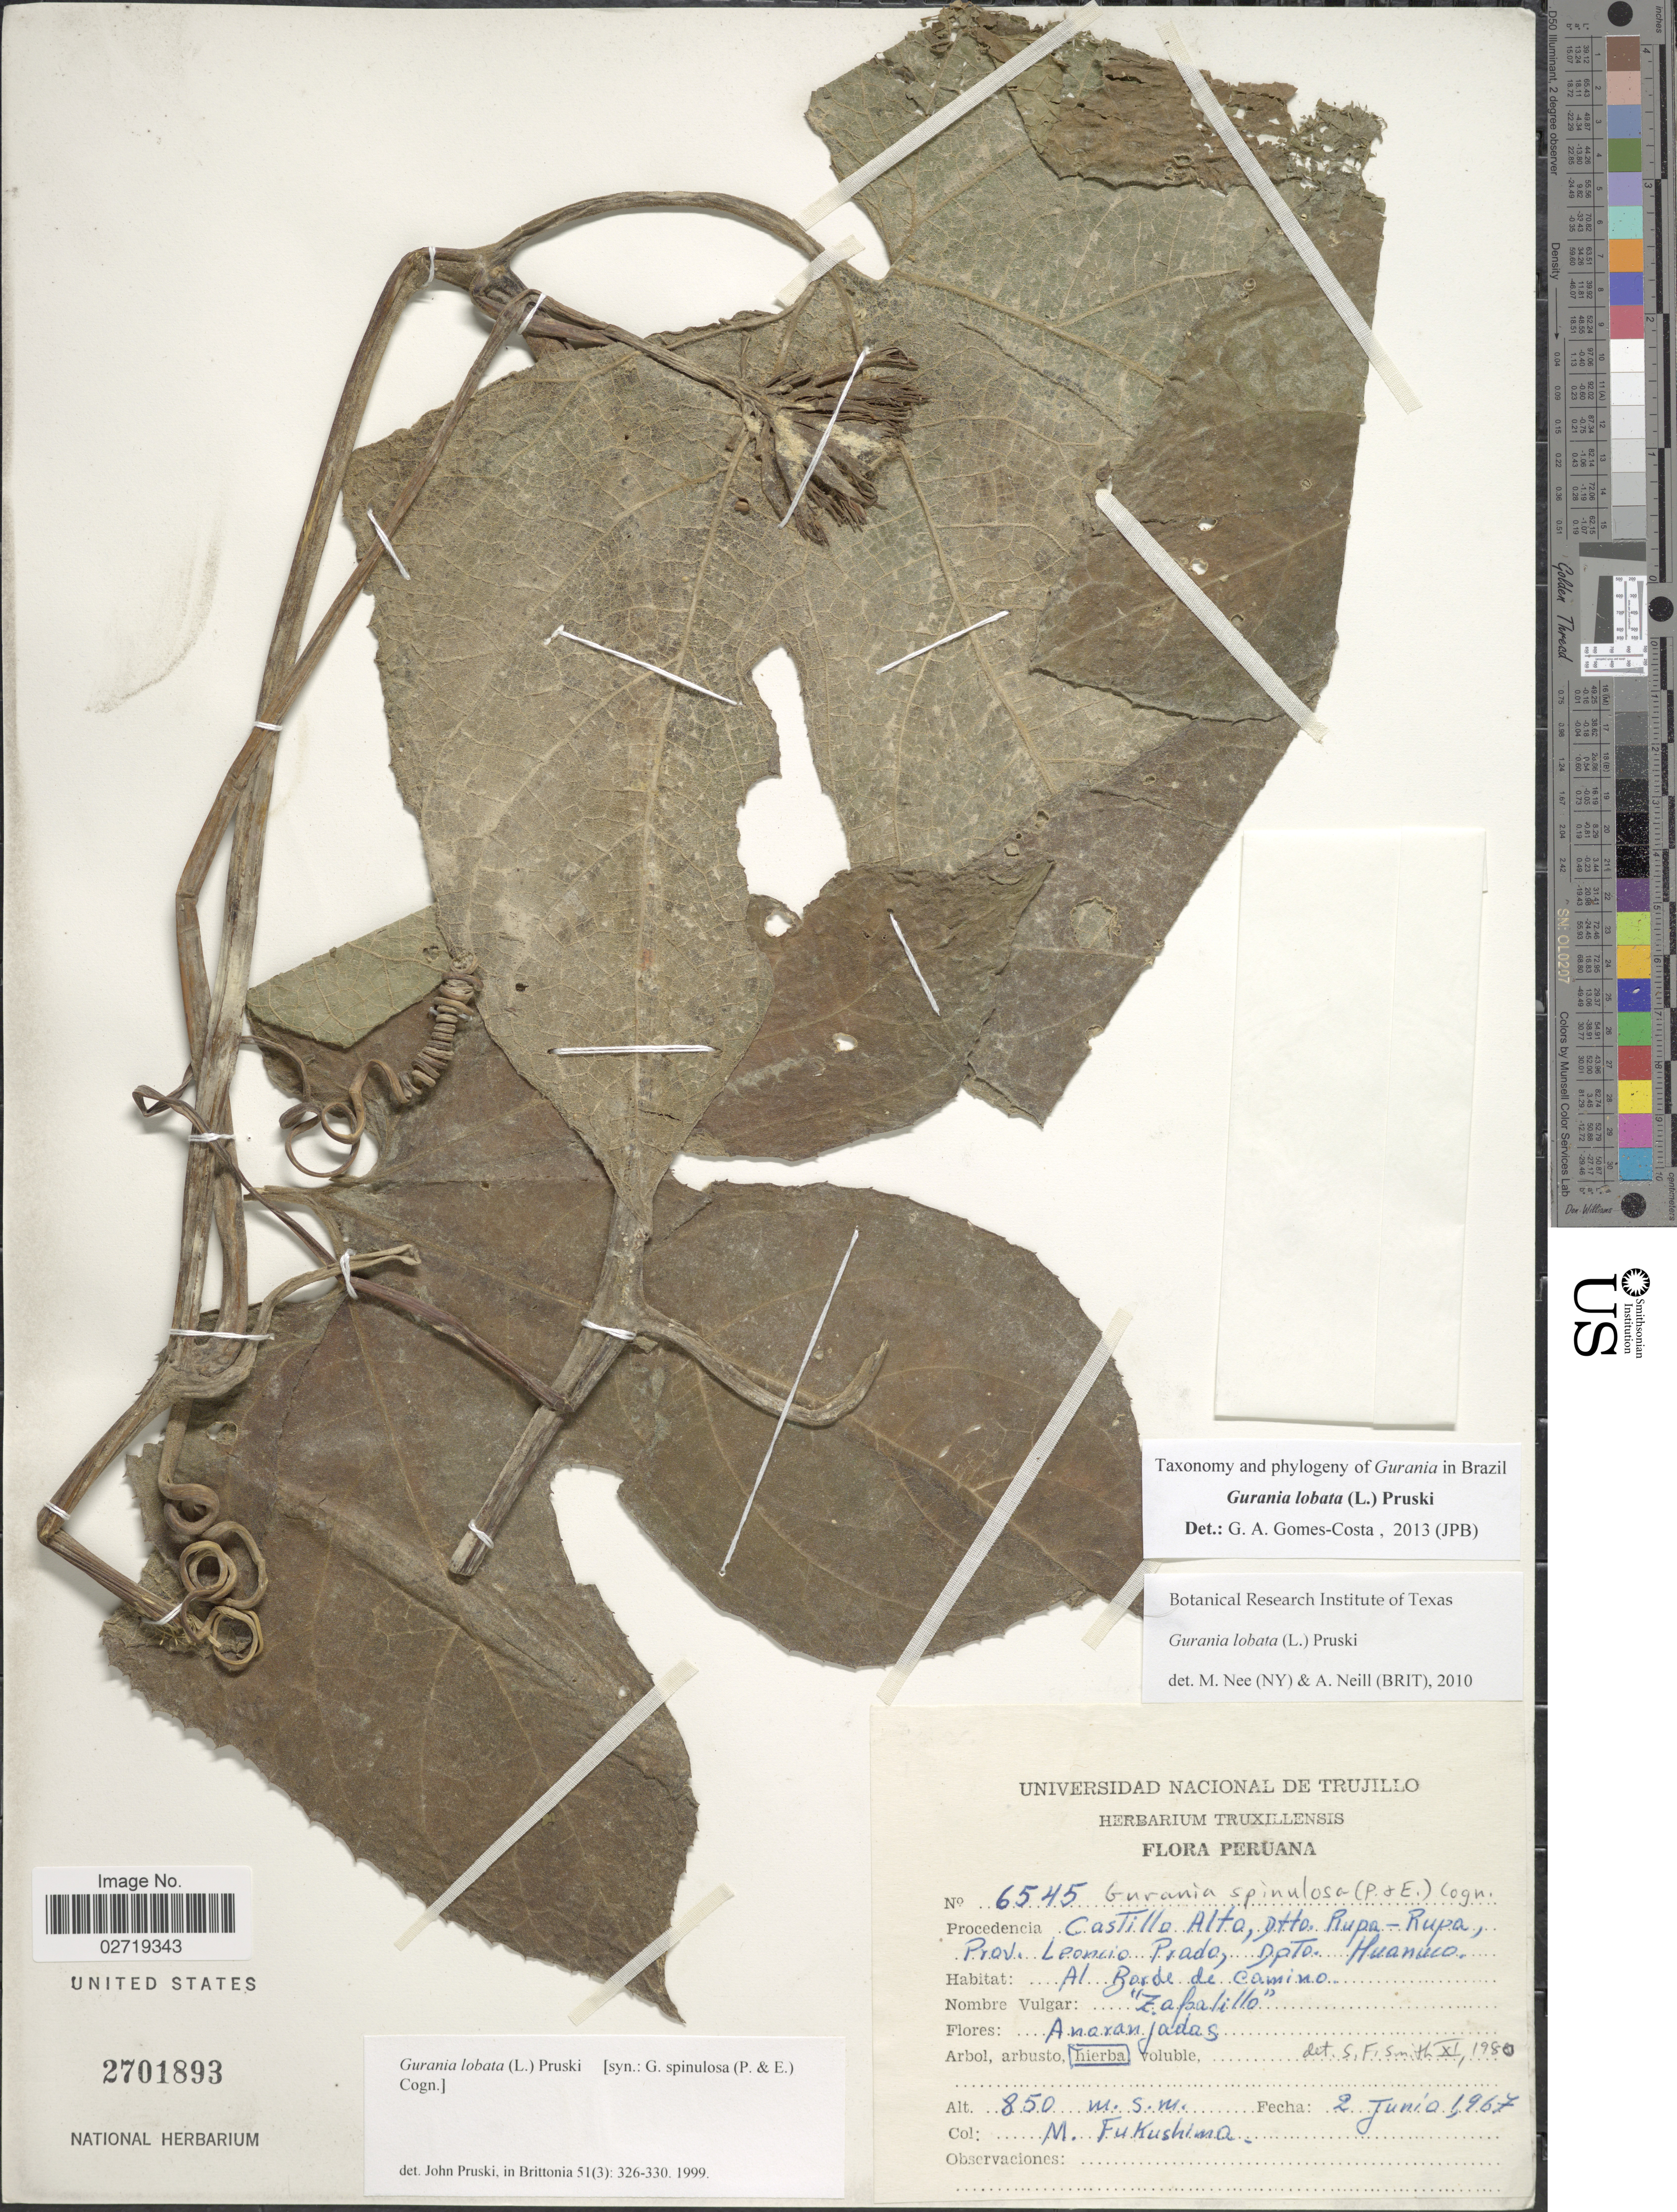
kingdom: Plantae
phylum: Tracheophyta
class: Magnoliopsida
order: Cucurbitales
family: Cucurbitaceae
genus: Gurania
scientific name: Gurania lobata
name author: (L.) Pruski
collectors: M. Fukushima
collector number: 6545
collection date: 1967-06-02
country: Peru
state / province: Huánuco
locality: Castillo Alto, Dtto Rupa-Rupa, Prov. Leoncio Prado, Dpto Huanuco, Al Borde de camino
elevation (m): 850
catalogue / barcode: US 2701893